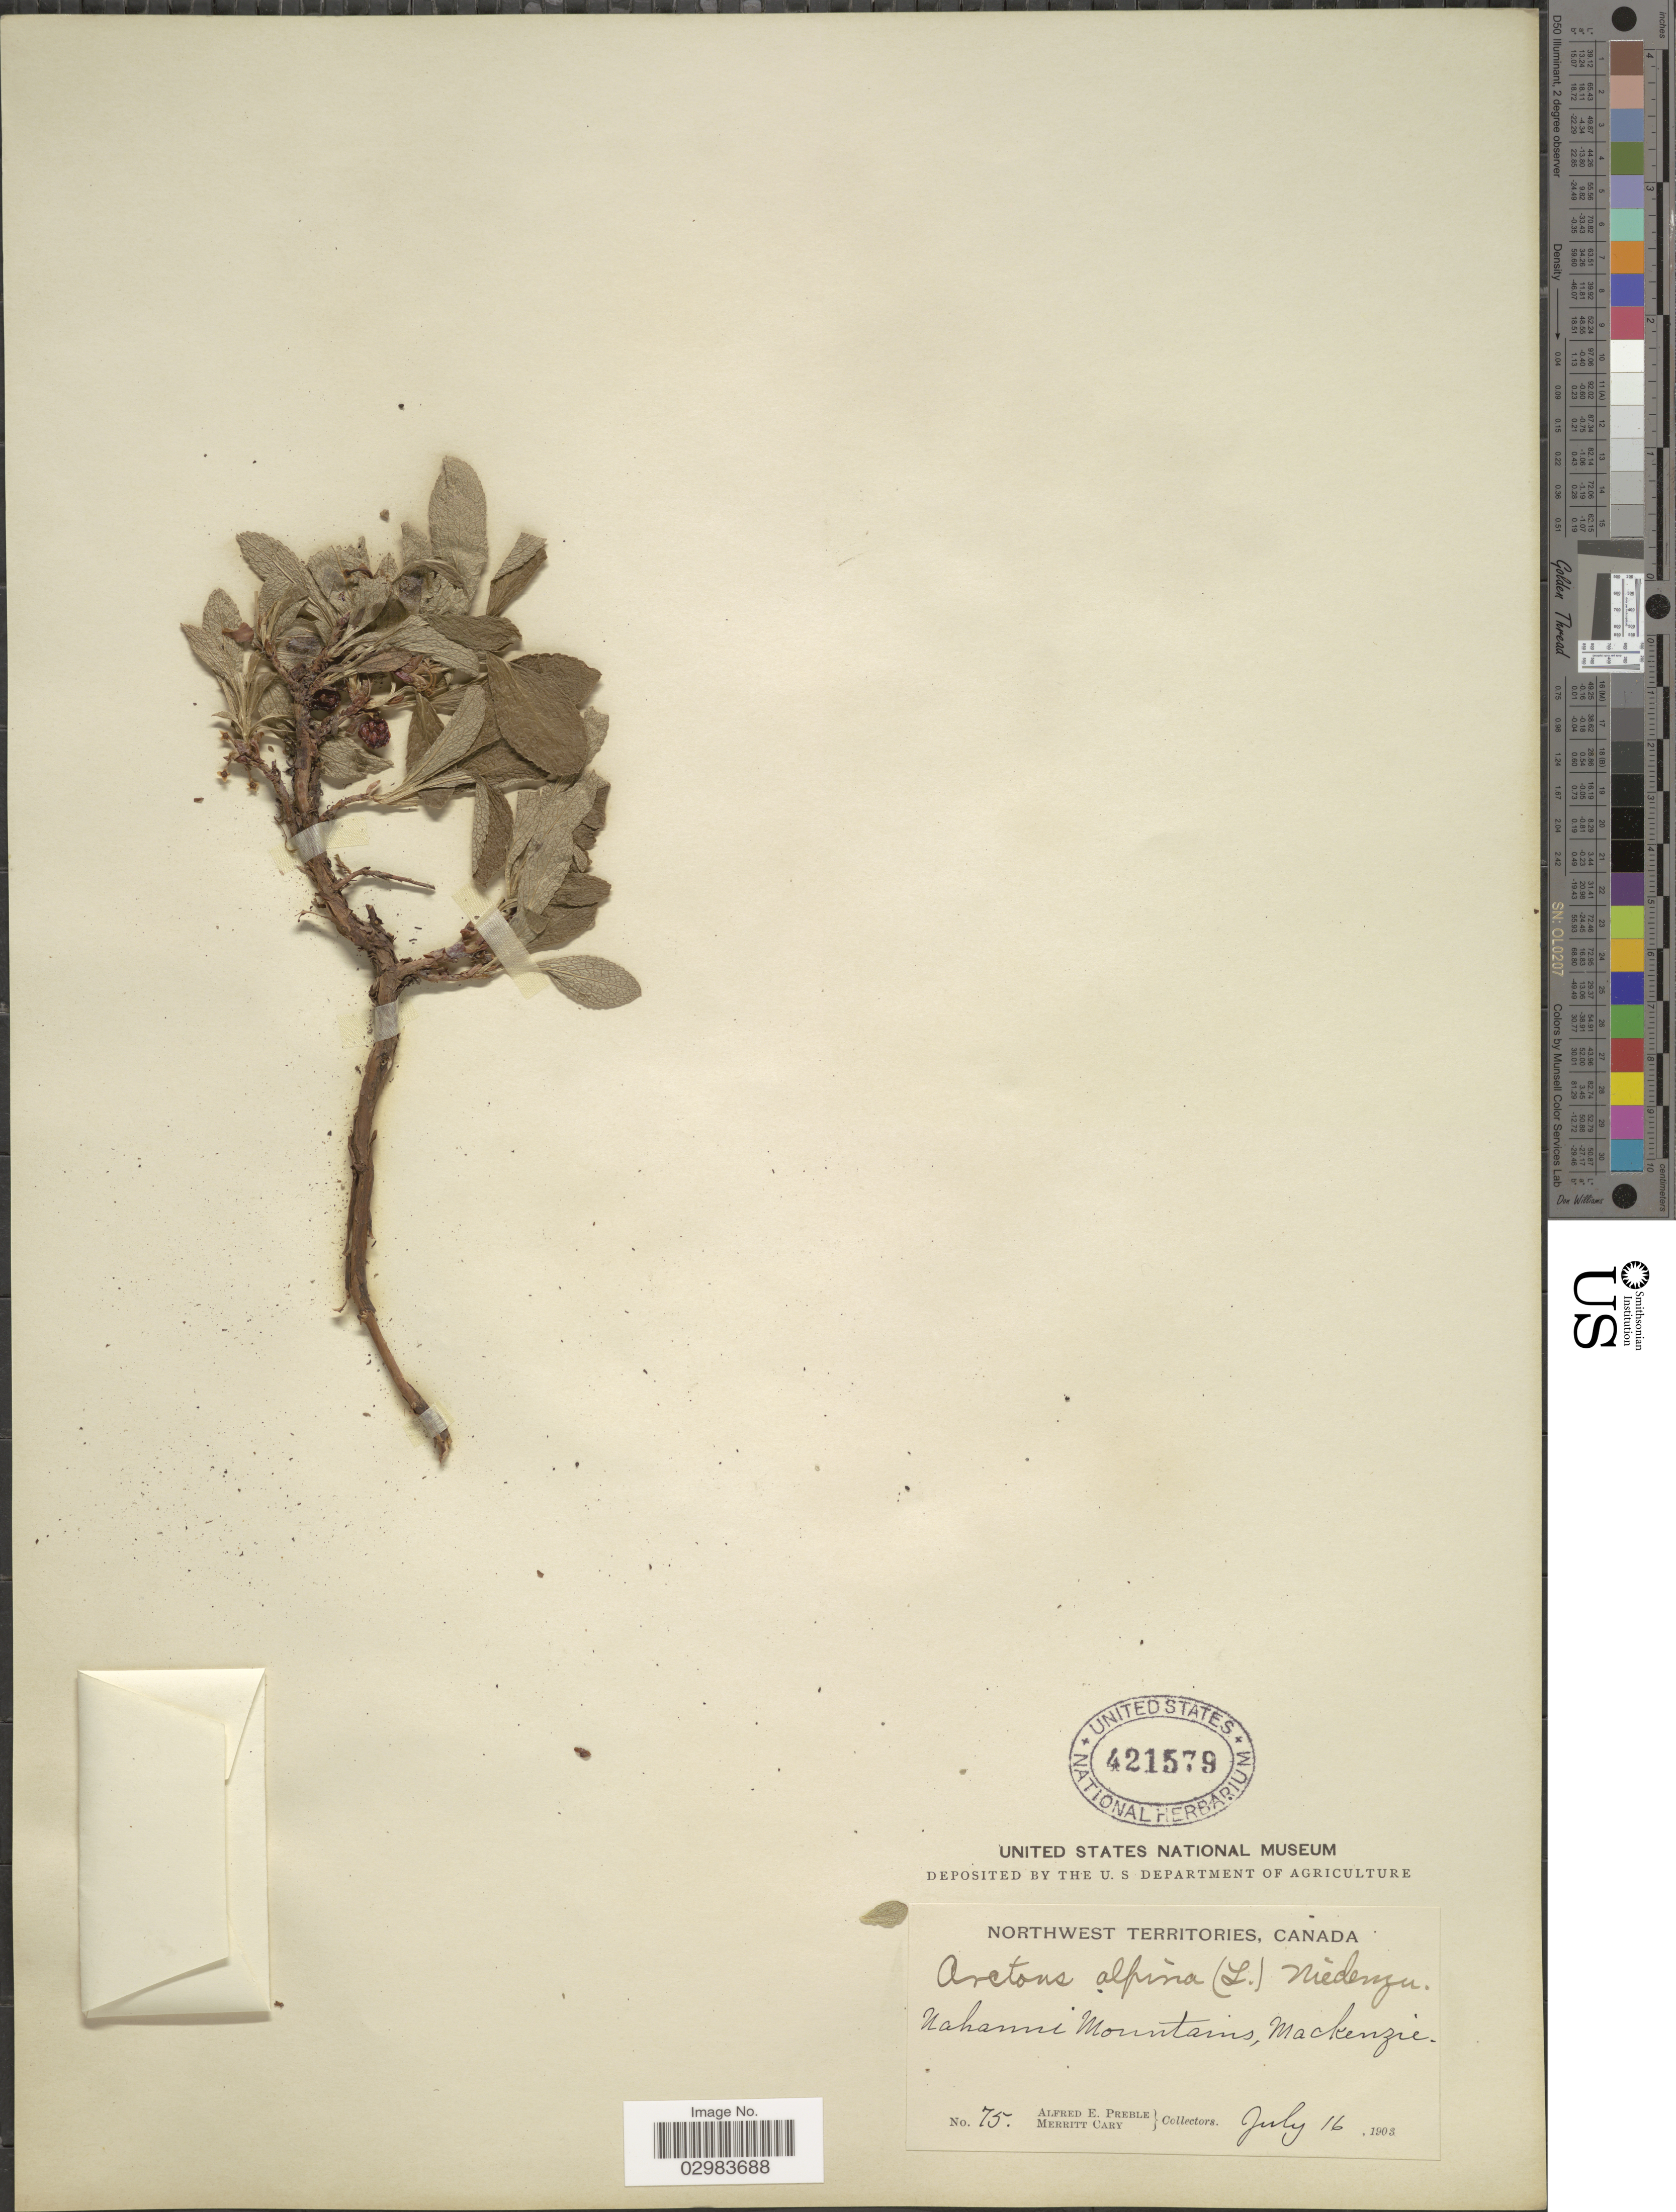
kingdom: Plantae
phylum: Tracheophyta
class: Magnoliopsida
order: Ericales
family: Ericaceae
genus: Arctostaphylos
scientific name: Arctostaphylos alpina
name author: (L.) Spreng.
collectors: A. Preble & M. Cary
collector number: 75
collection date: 1903-07-16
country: Canada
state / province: Northwest Territories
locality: Nahanni Mountains, Mackenzie.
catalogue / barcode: US 421579